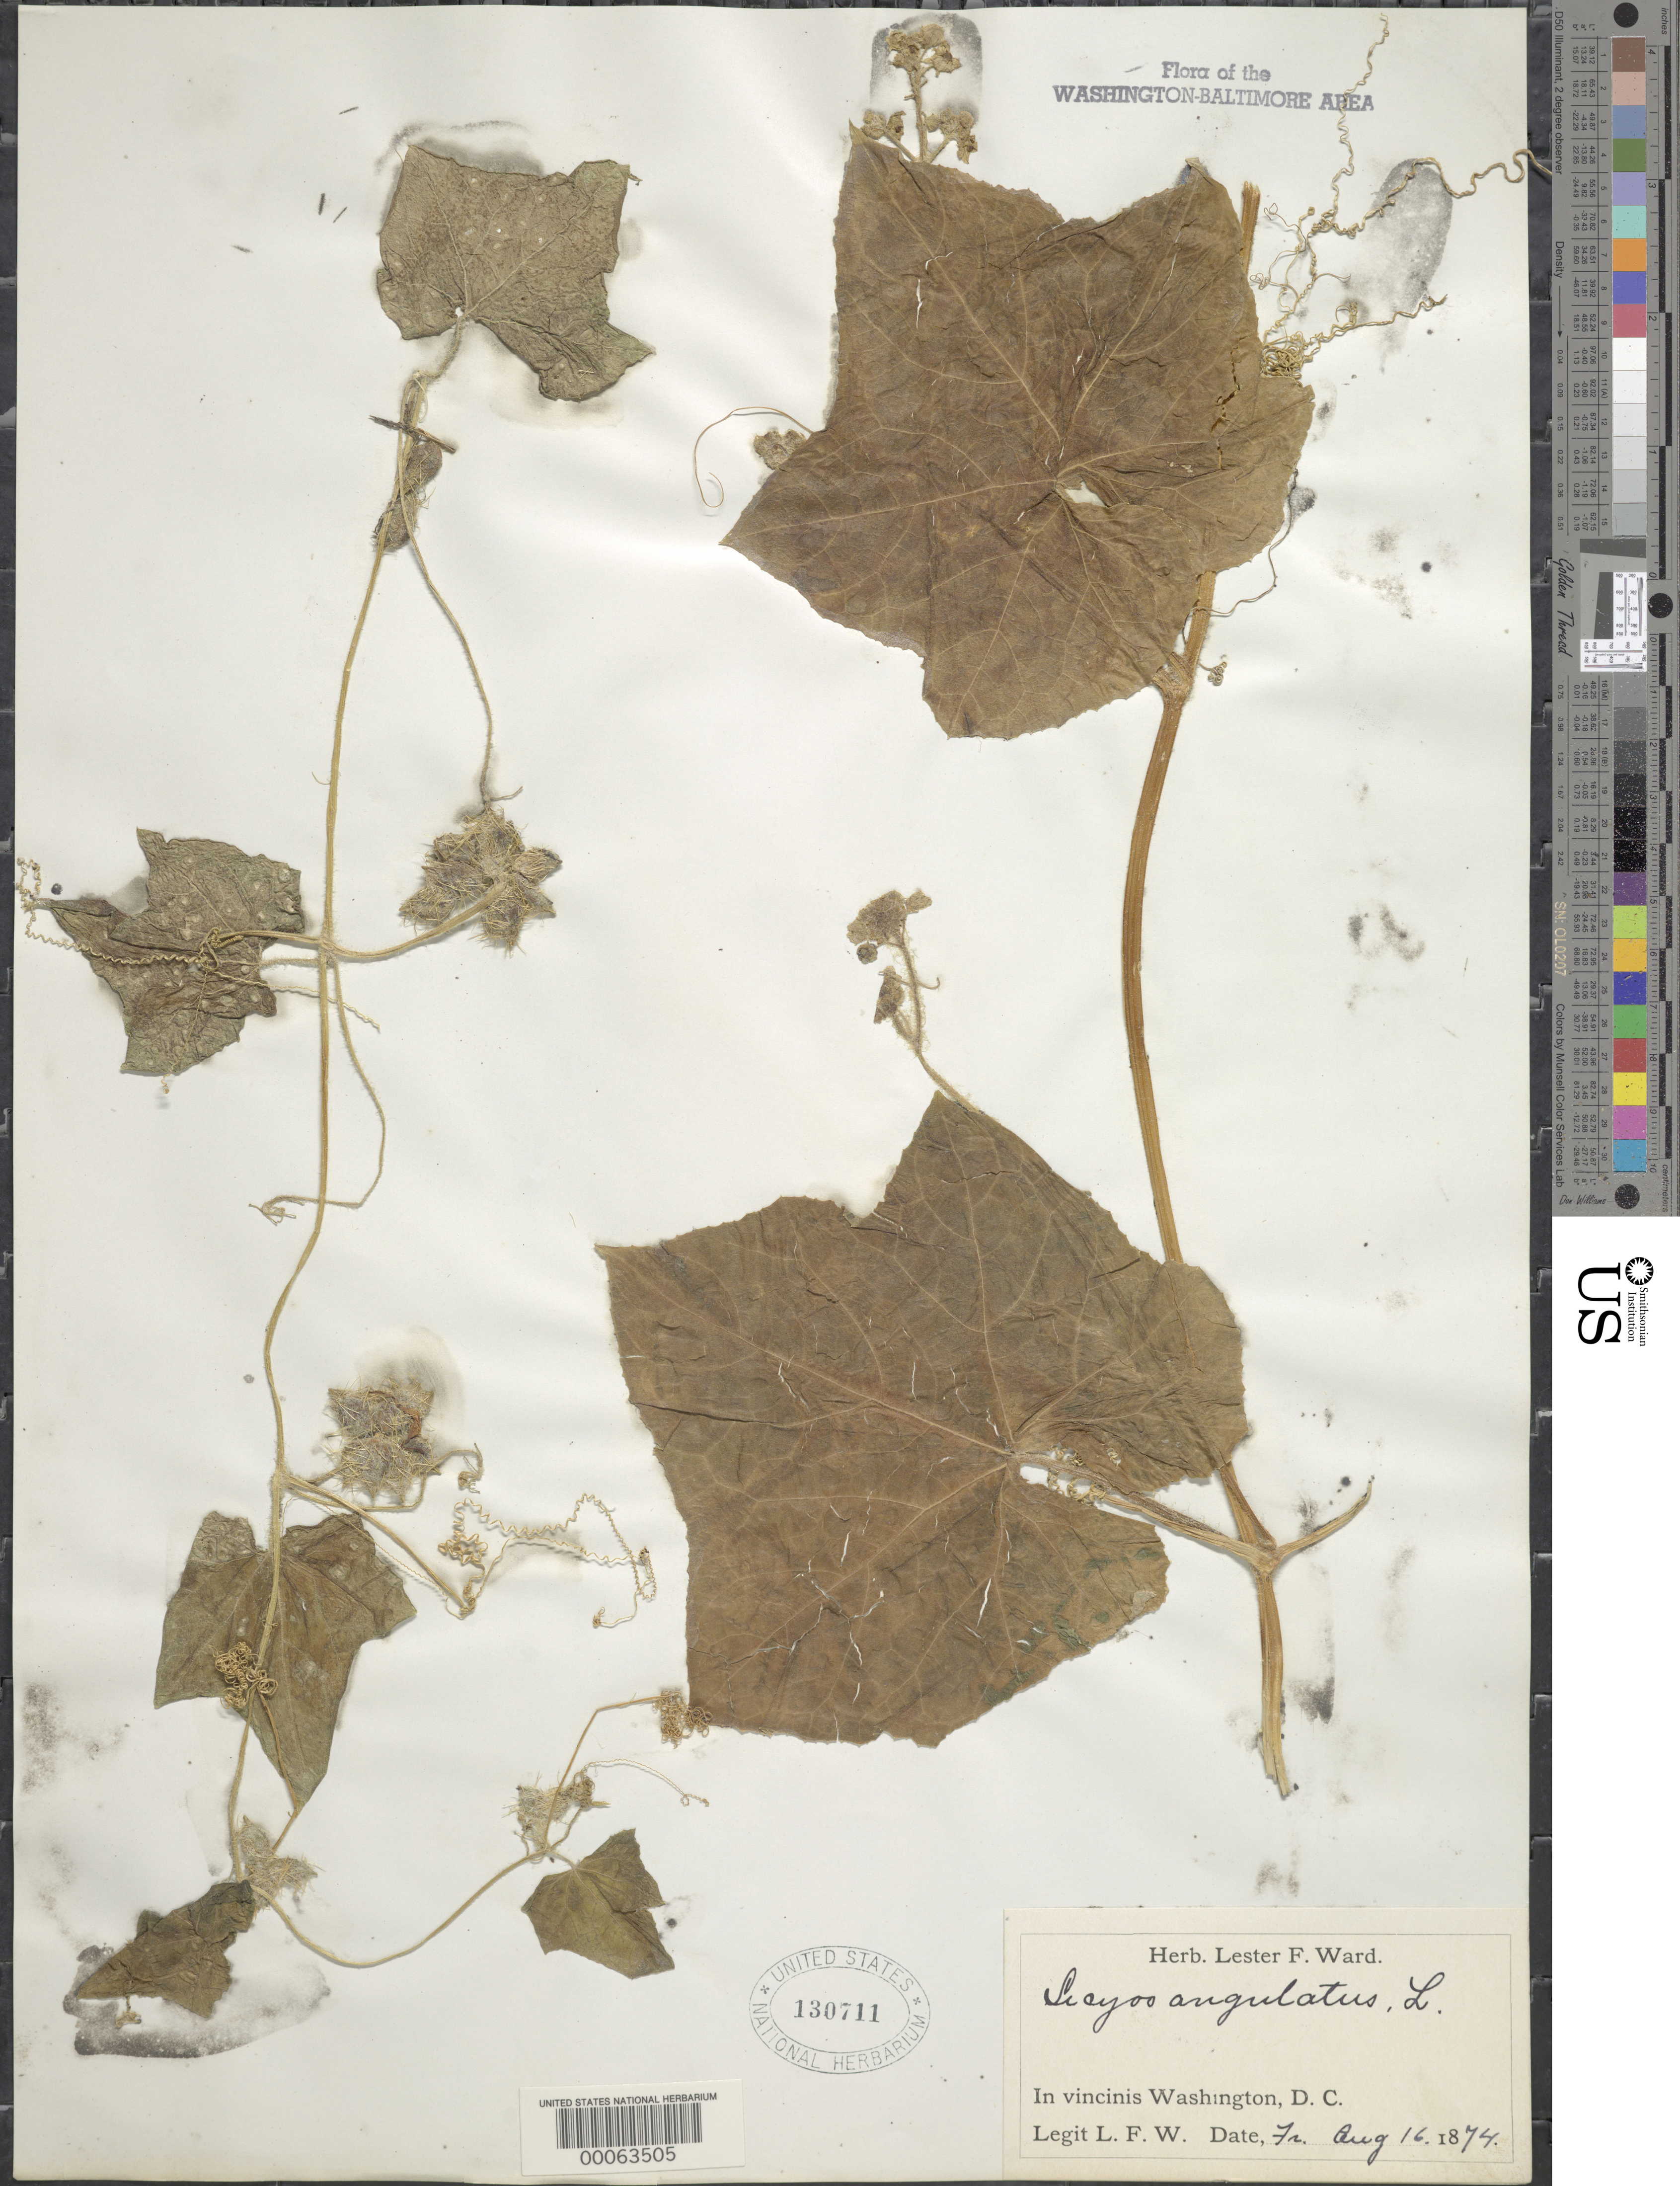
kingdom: Plantae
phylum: Tracheophyta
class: Magnoliopsida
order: Cucurbitales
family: Cucurbitaceae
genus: Sicyos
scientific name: Sicyos angulatus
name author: L.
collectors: L. F. Ward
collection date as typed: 16 Aug 1874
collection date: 1874-08-16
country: United States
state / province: District of Columbia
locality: DC vicinity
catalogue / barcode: US 130711